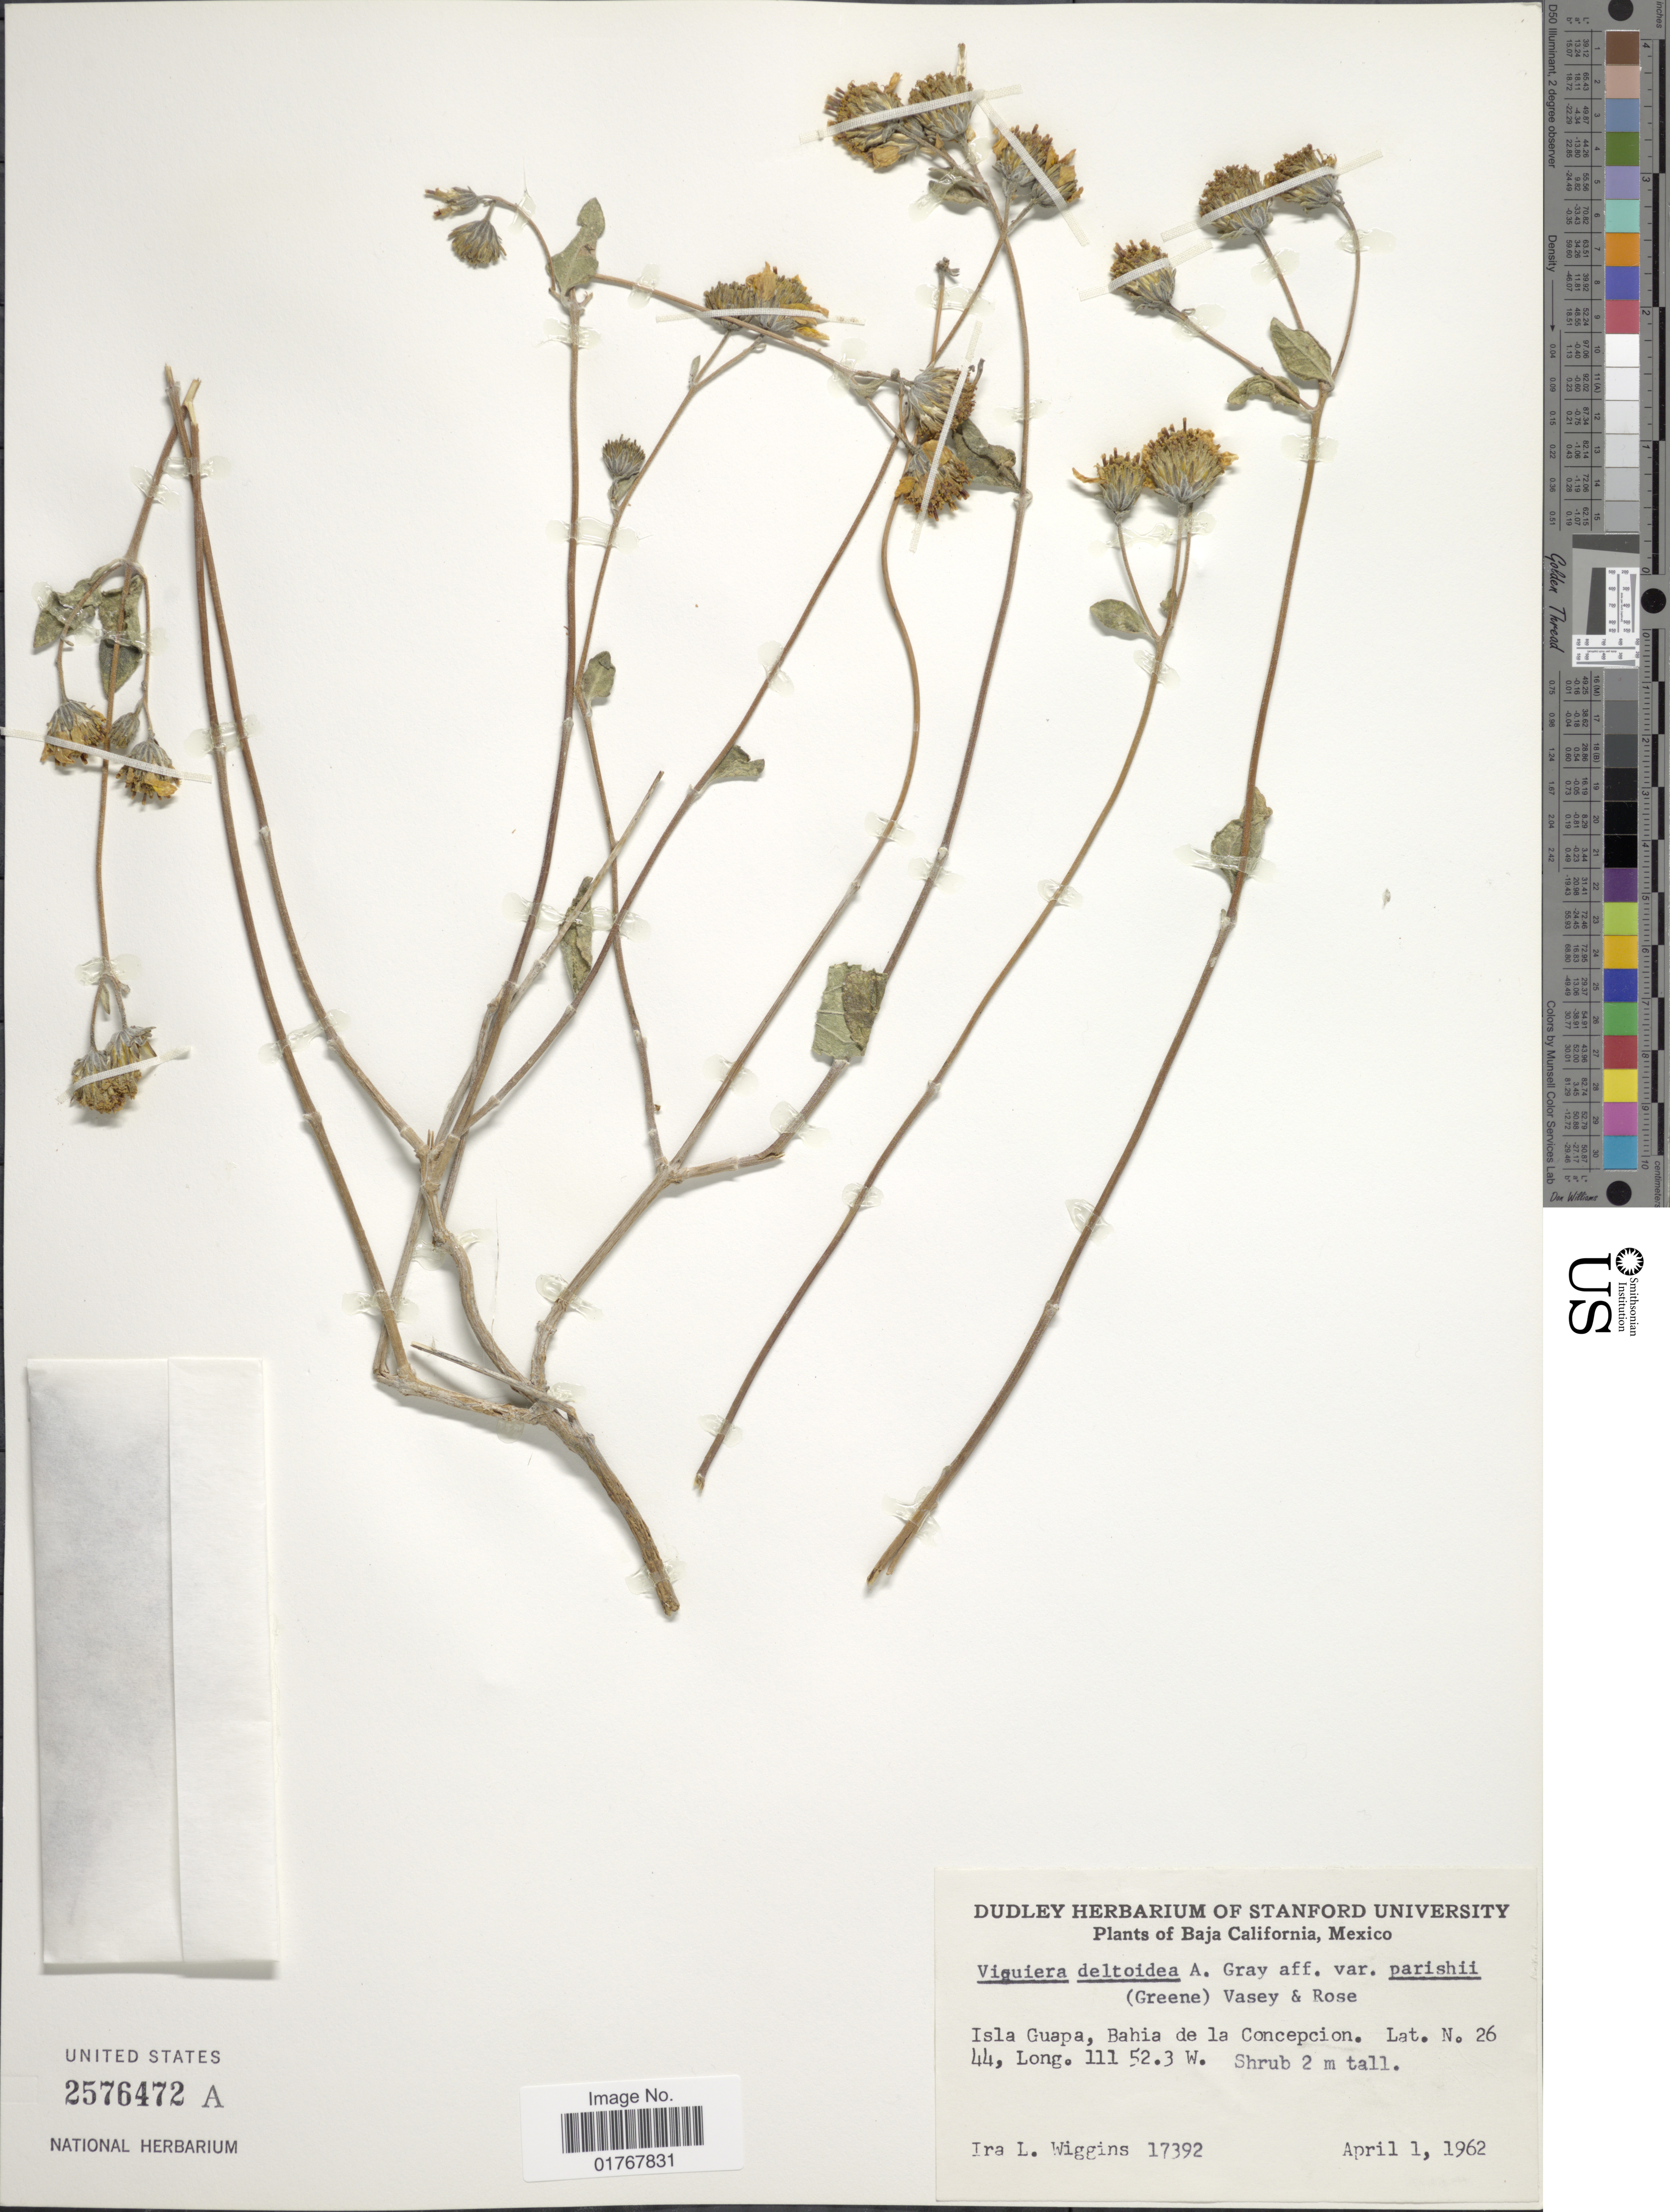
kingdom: Plantae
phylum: Tracheophyta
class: Magnoliopsida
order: Asterales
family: Asteraceae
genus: Viguiera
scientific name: Viguiera deltoidea var. parishii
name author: (Greene) Vasey & Rose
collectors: I. L. Wiggins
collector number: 17392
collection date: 1962-04-01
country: Mexico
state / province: Baja California Sur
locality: Isla Guapa, Bahia de la Concepcion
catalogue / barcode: US 2576472A